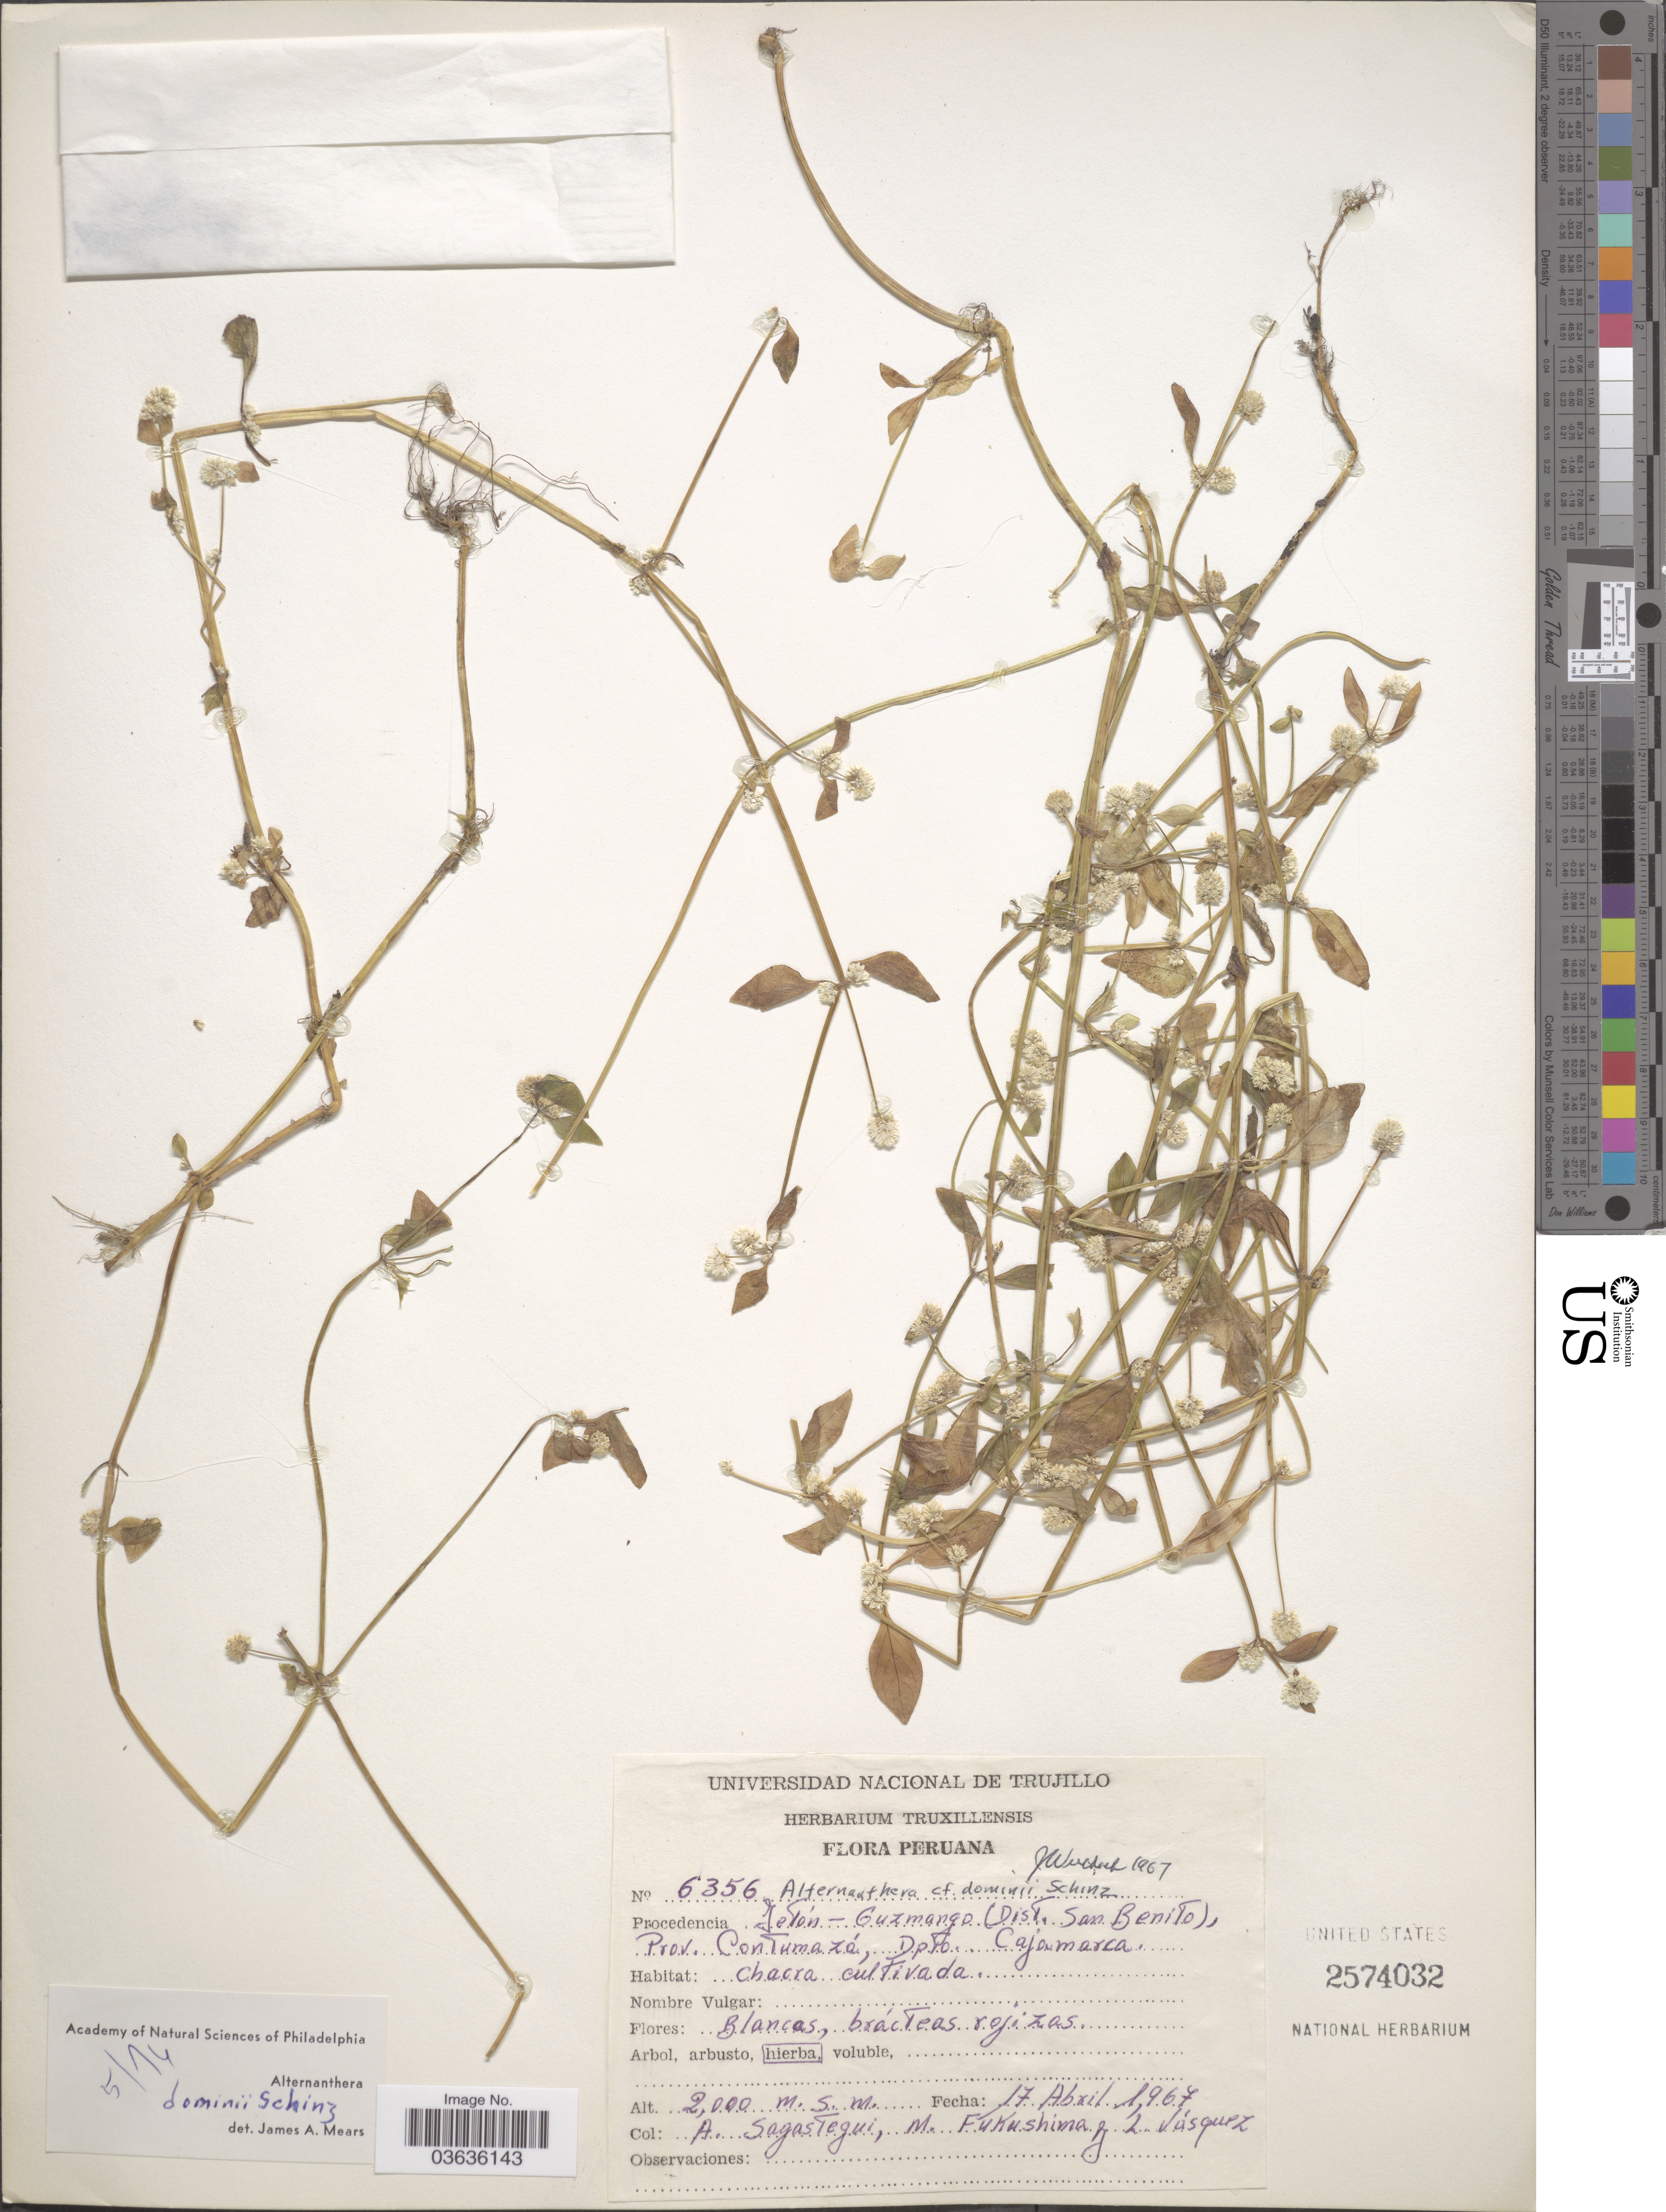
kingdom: Plantae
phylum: Tracheophyta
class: Magnoliopsida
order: Caryophyllales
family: Amaranthaceae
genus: Alternanthera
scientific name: Alternanthera dominii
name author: Schinz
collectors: A. Sagastegui, M. Fukushima & L. Vasquez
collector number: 6356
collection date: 1967-04-17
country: Peru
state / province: Cajamarca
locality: Chacra cultivada, Yetón - Guzmango (Dist. San Benito), Prov. Contumazá, Dpto. Cajamarca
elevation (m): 2000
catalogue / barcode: US 2574032